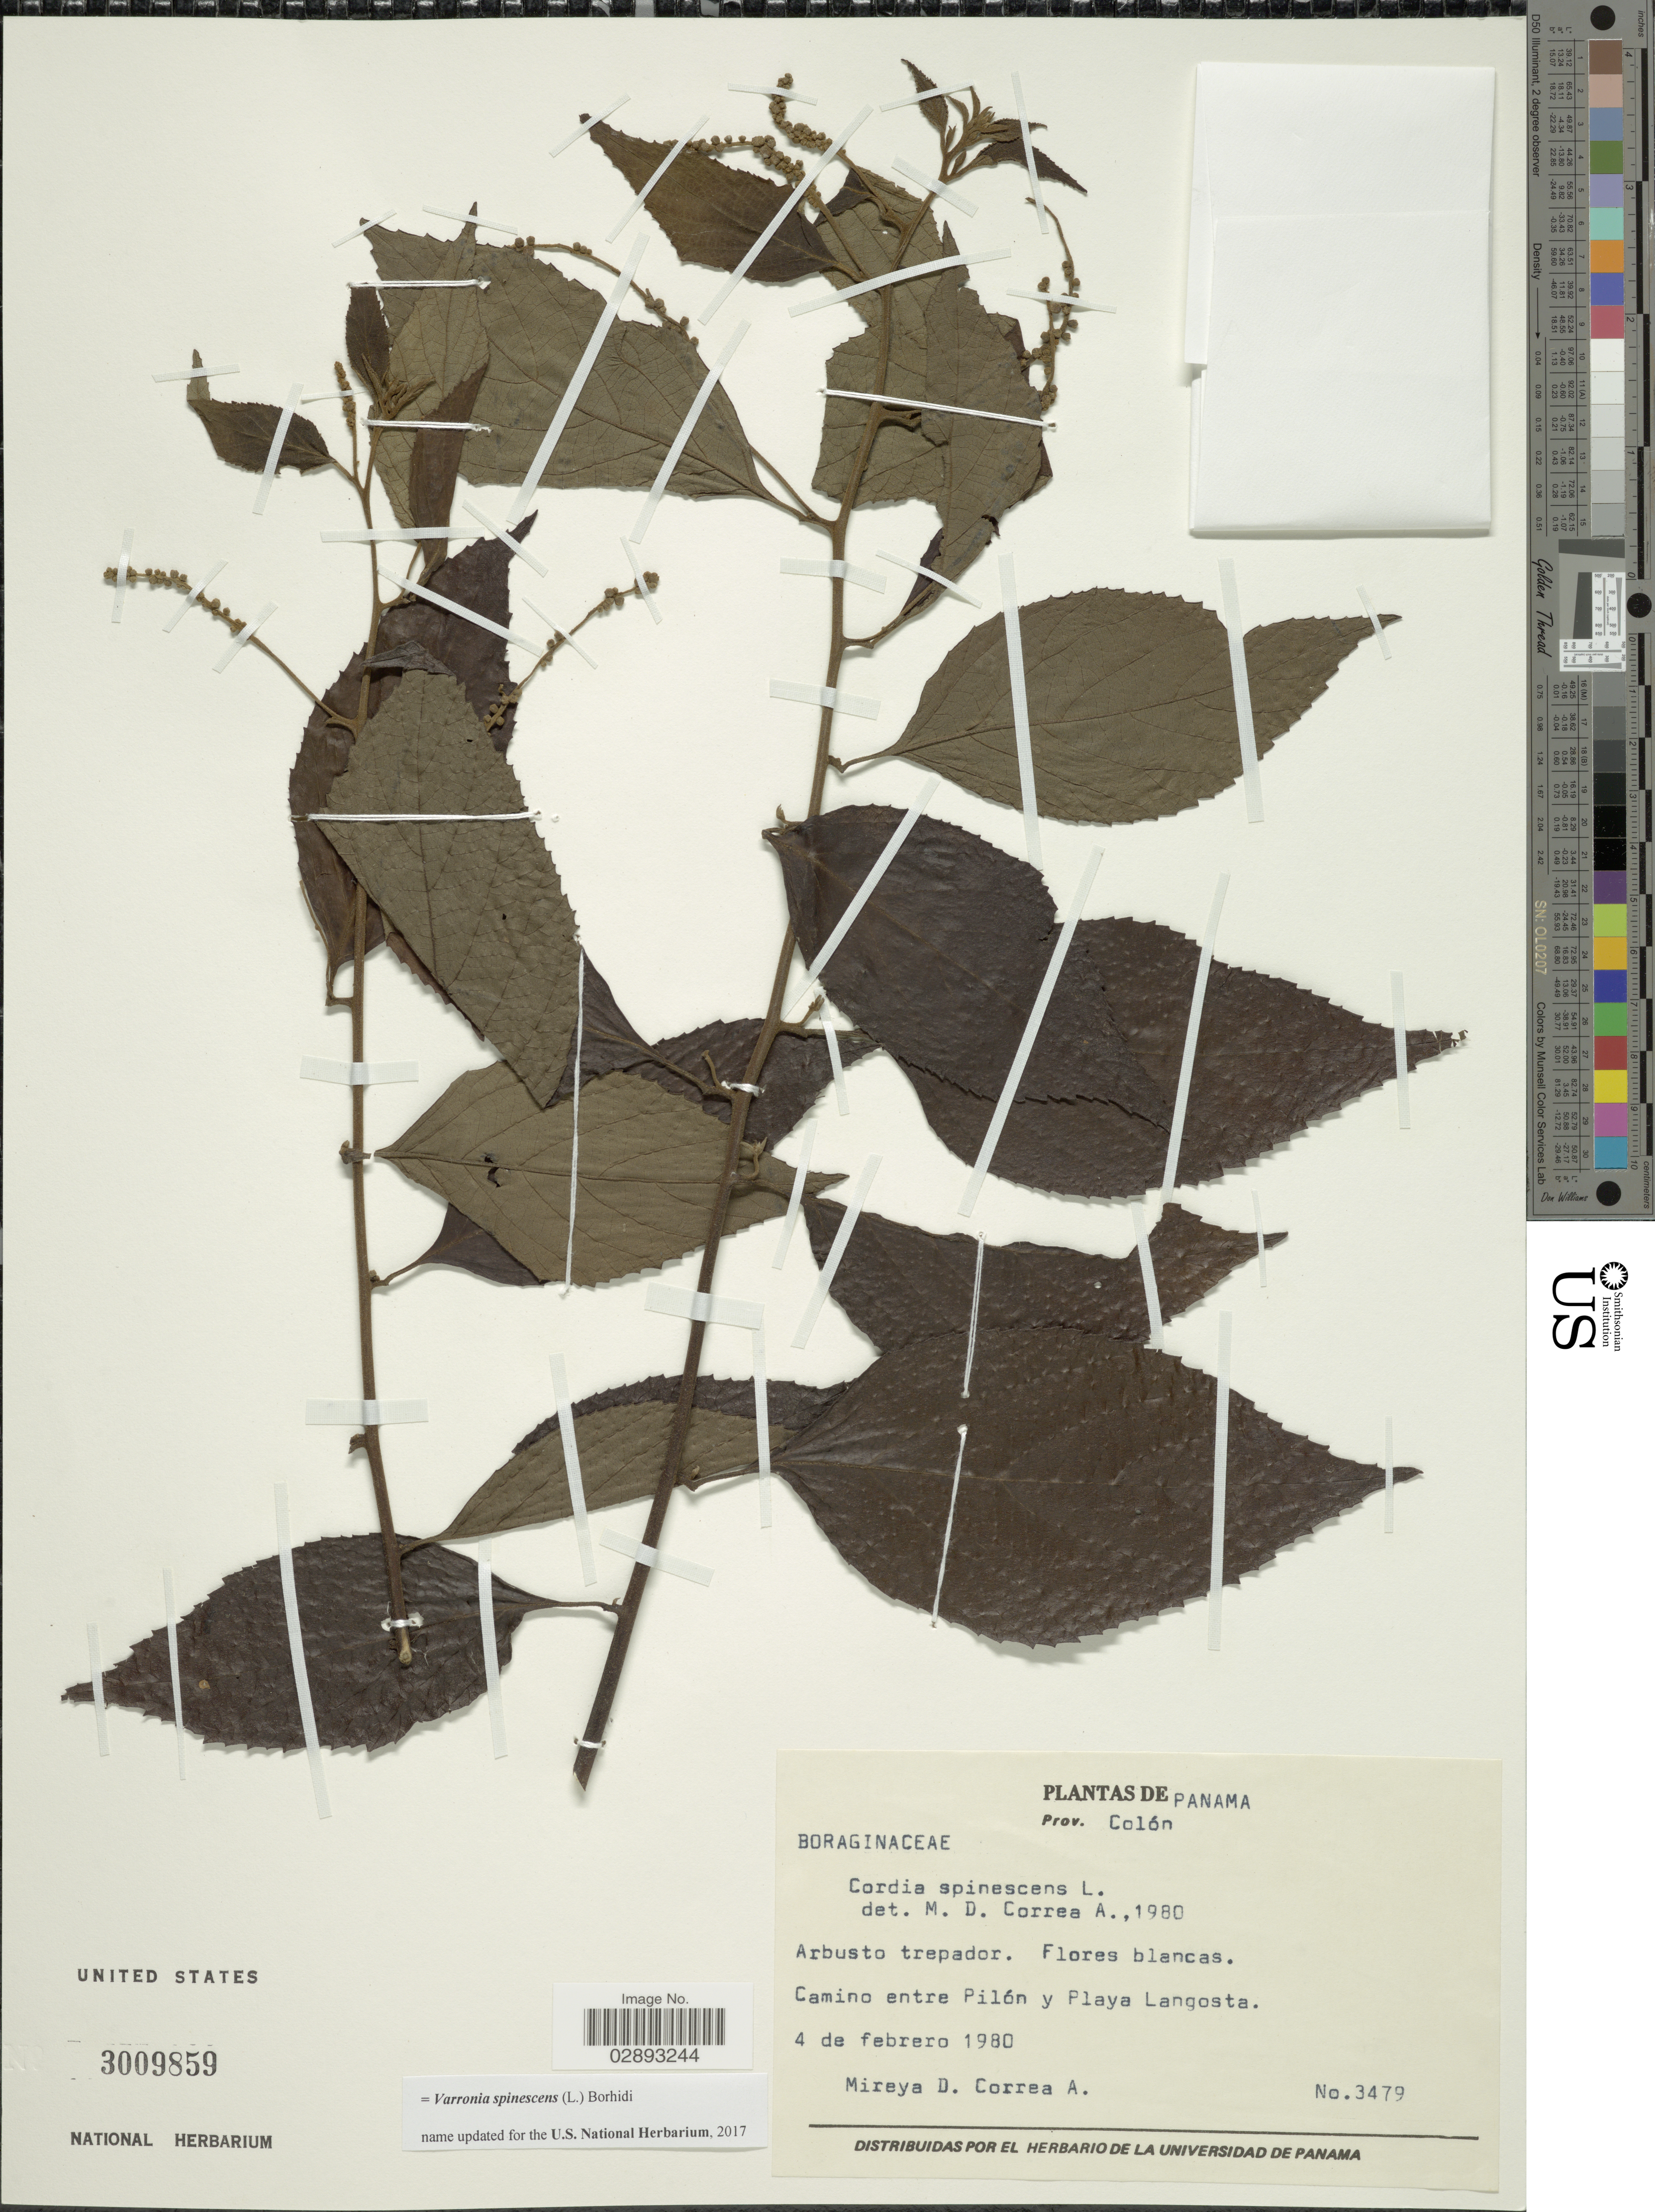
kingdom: Plantae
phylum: Tracheophyta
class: Magnoliopsida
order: Boraginales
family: Cordiaceae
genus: Varronia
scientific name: Varronia spinescens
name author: (L.) Borhidi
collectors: M. D. Corrêa-A.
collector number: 3479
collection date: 1980-02-04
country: Panama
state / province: Colón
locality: Prov. Colón. Camino entre Pilón y Playa Langosta.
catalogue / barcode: US 3009859